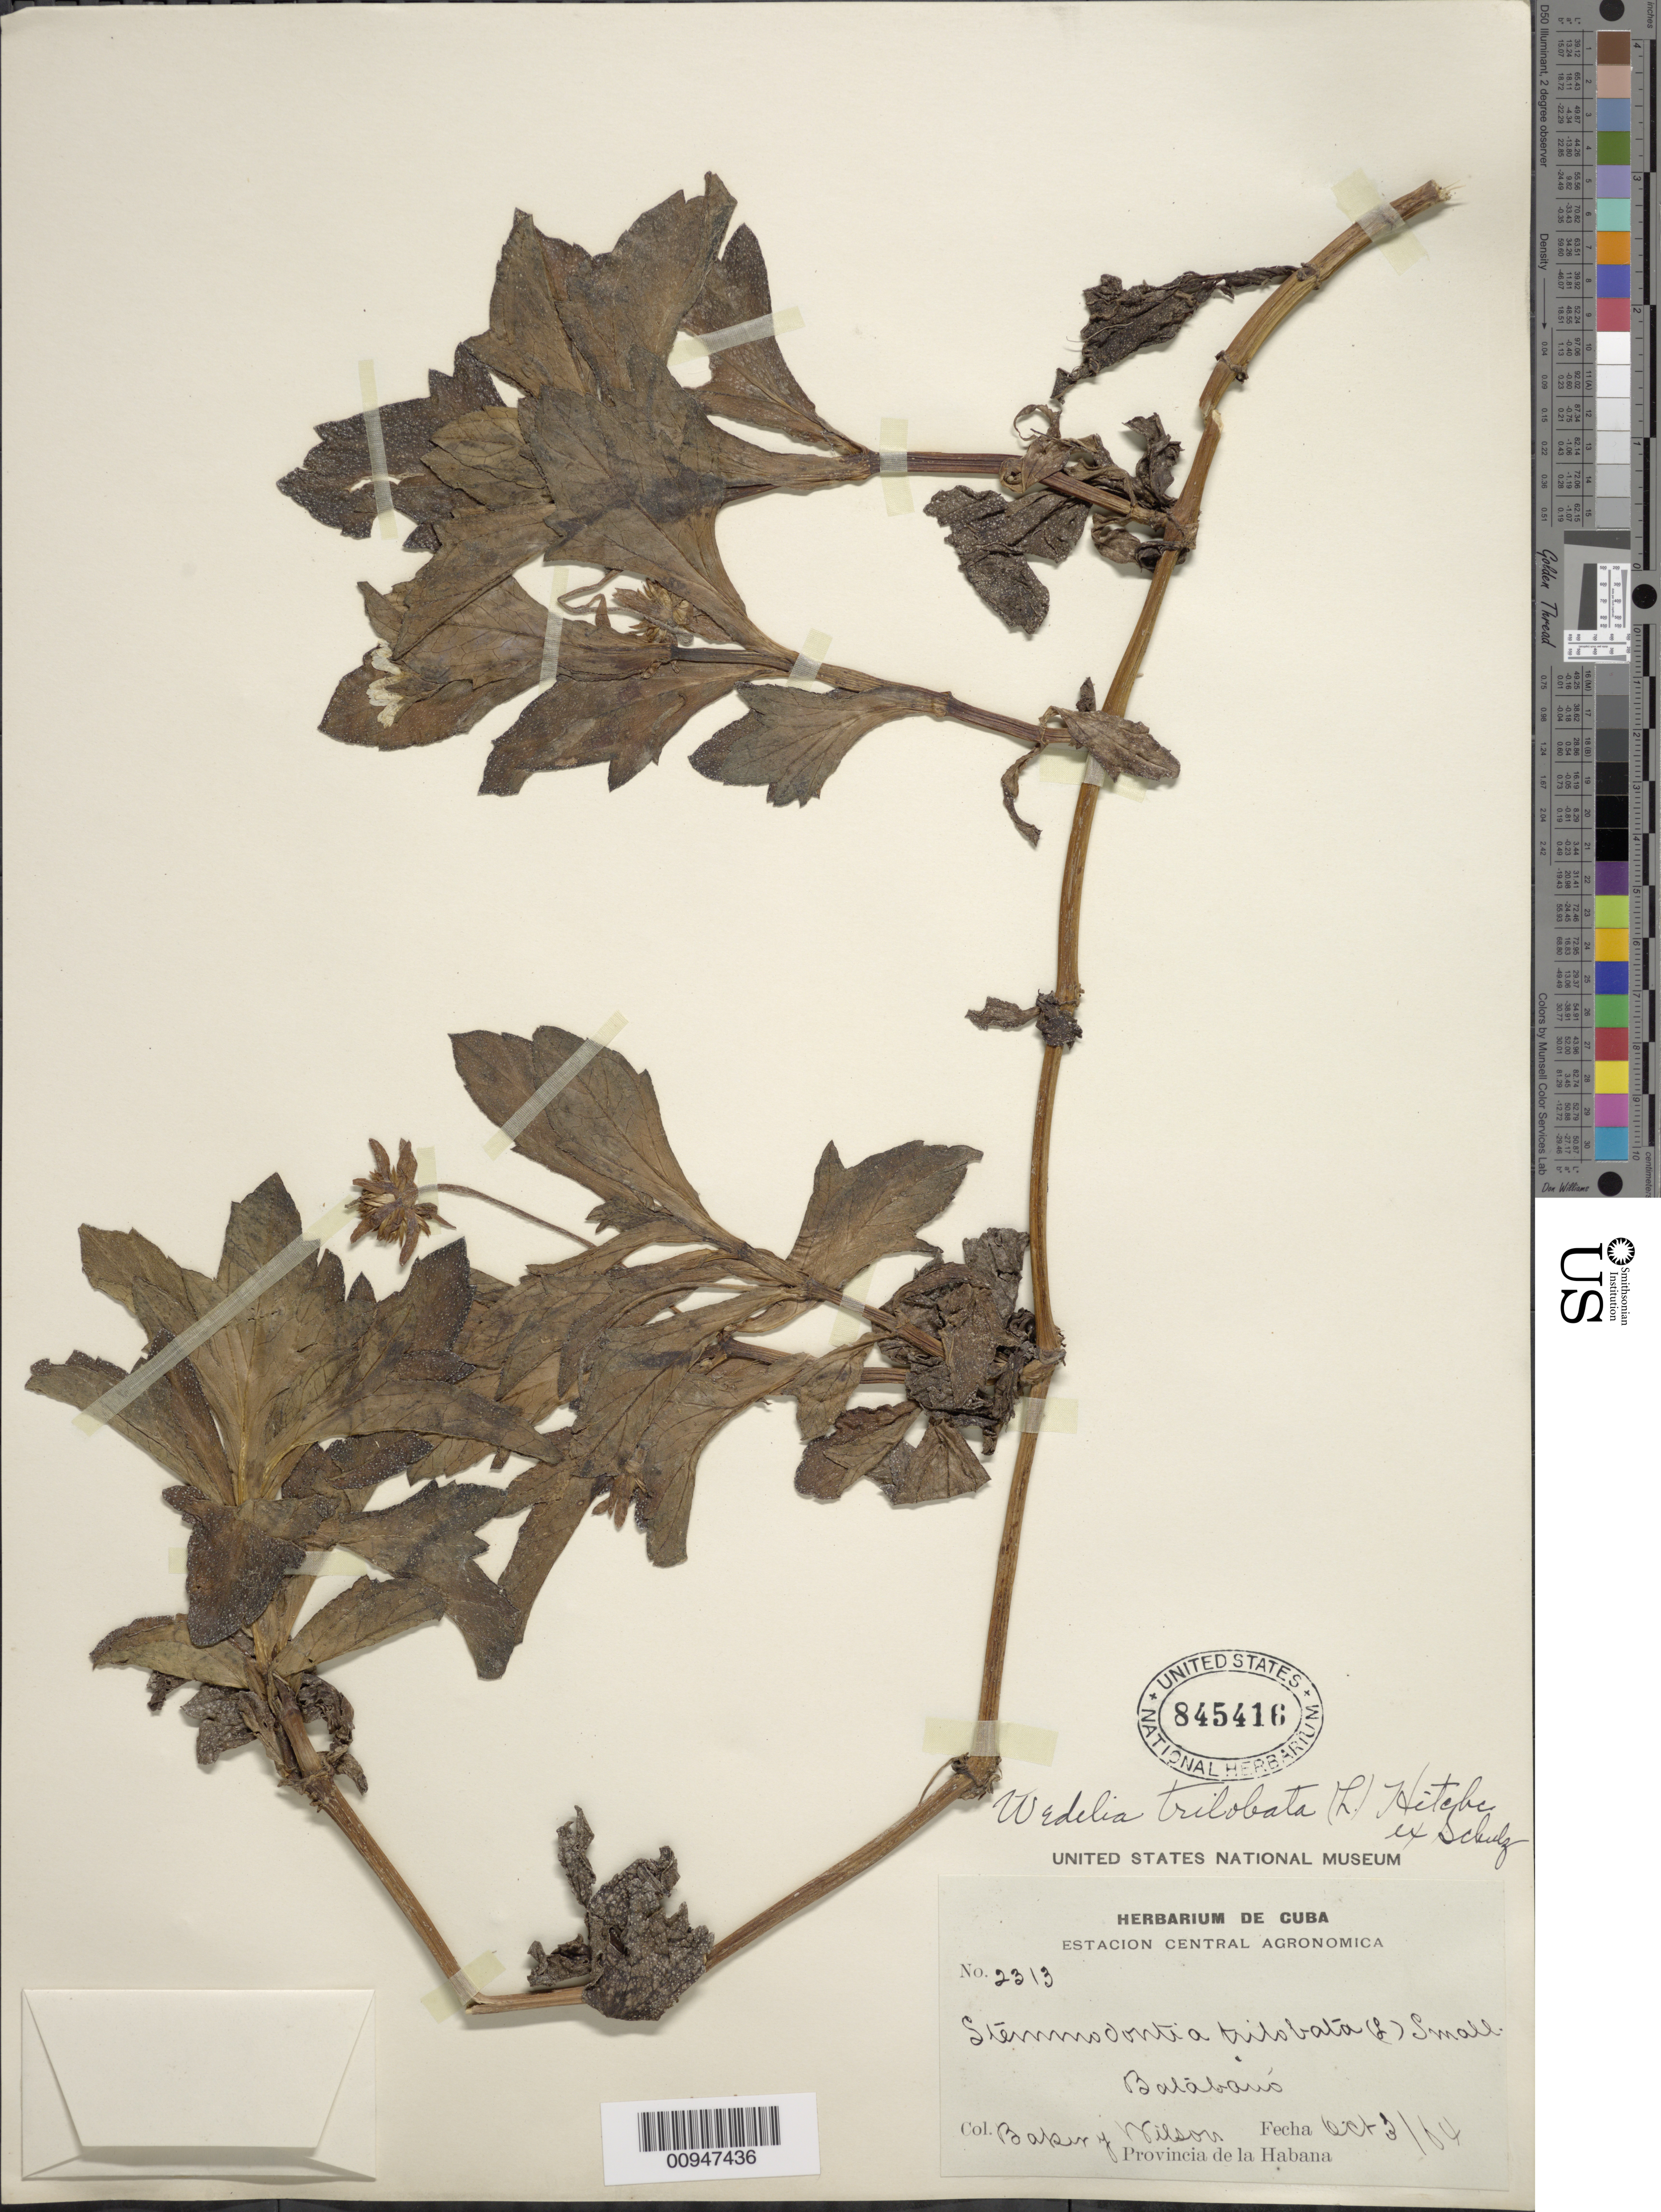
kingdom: Plantae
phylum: Tracheophyta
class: Magnoliopsida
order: Asterales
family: Asteraceae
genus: Sphagneticola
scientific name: Sphagneticola trilobata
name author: (L.) Pruski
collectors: C. F. Baker & -- Wilson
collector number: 2313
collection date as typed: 03 Oct 1904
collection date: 1904-10-03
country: Cuba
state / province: La Habana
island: Cuba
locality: Batabano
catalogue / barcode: US 845416